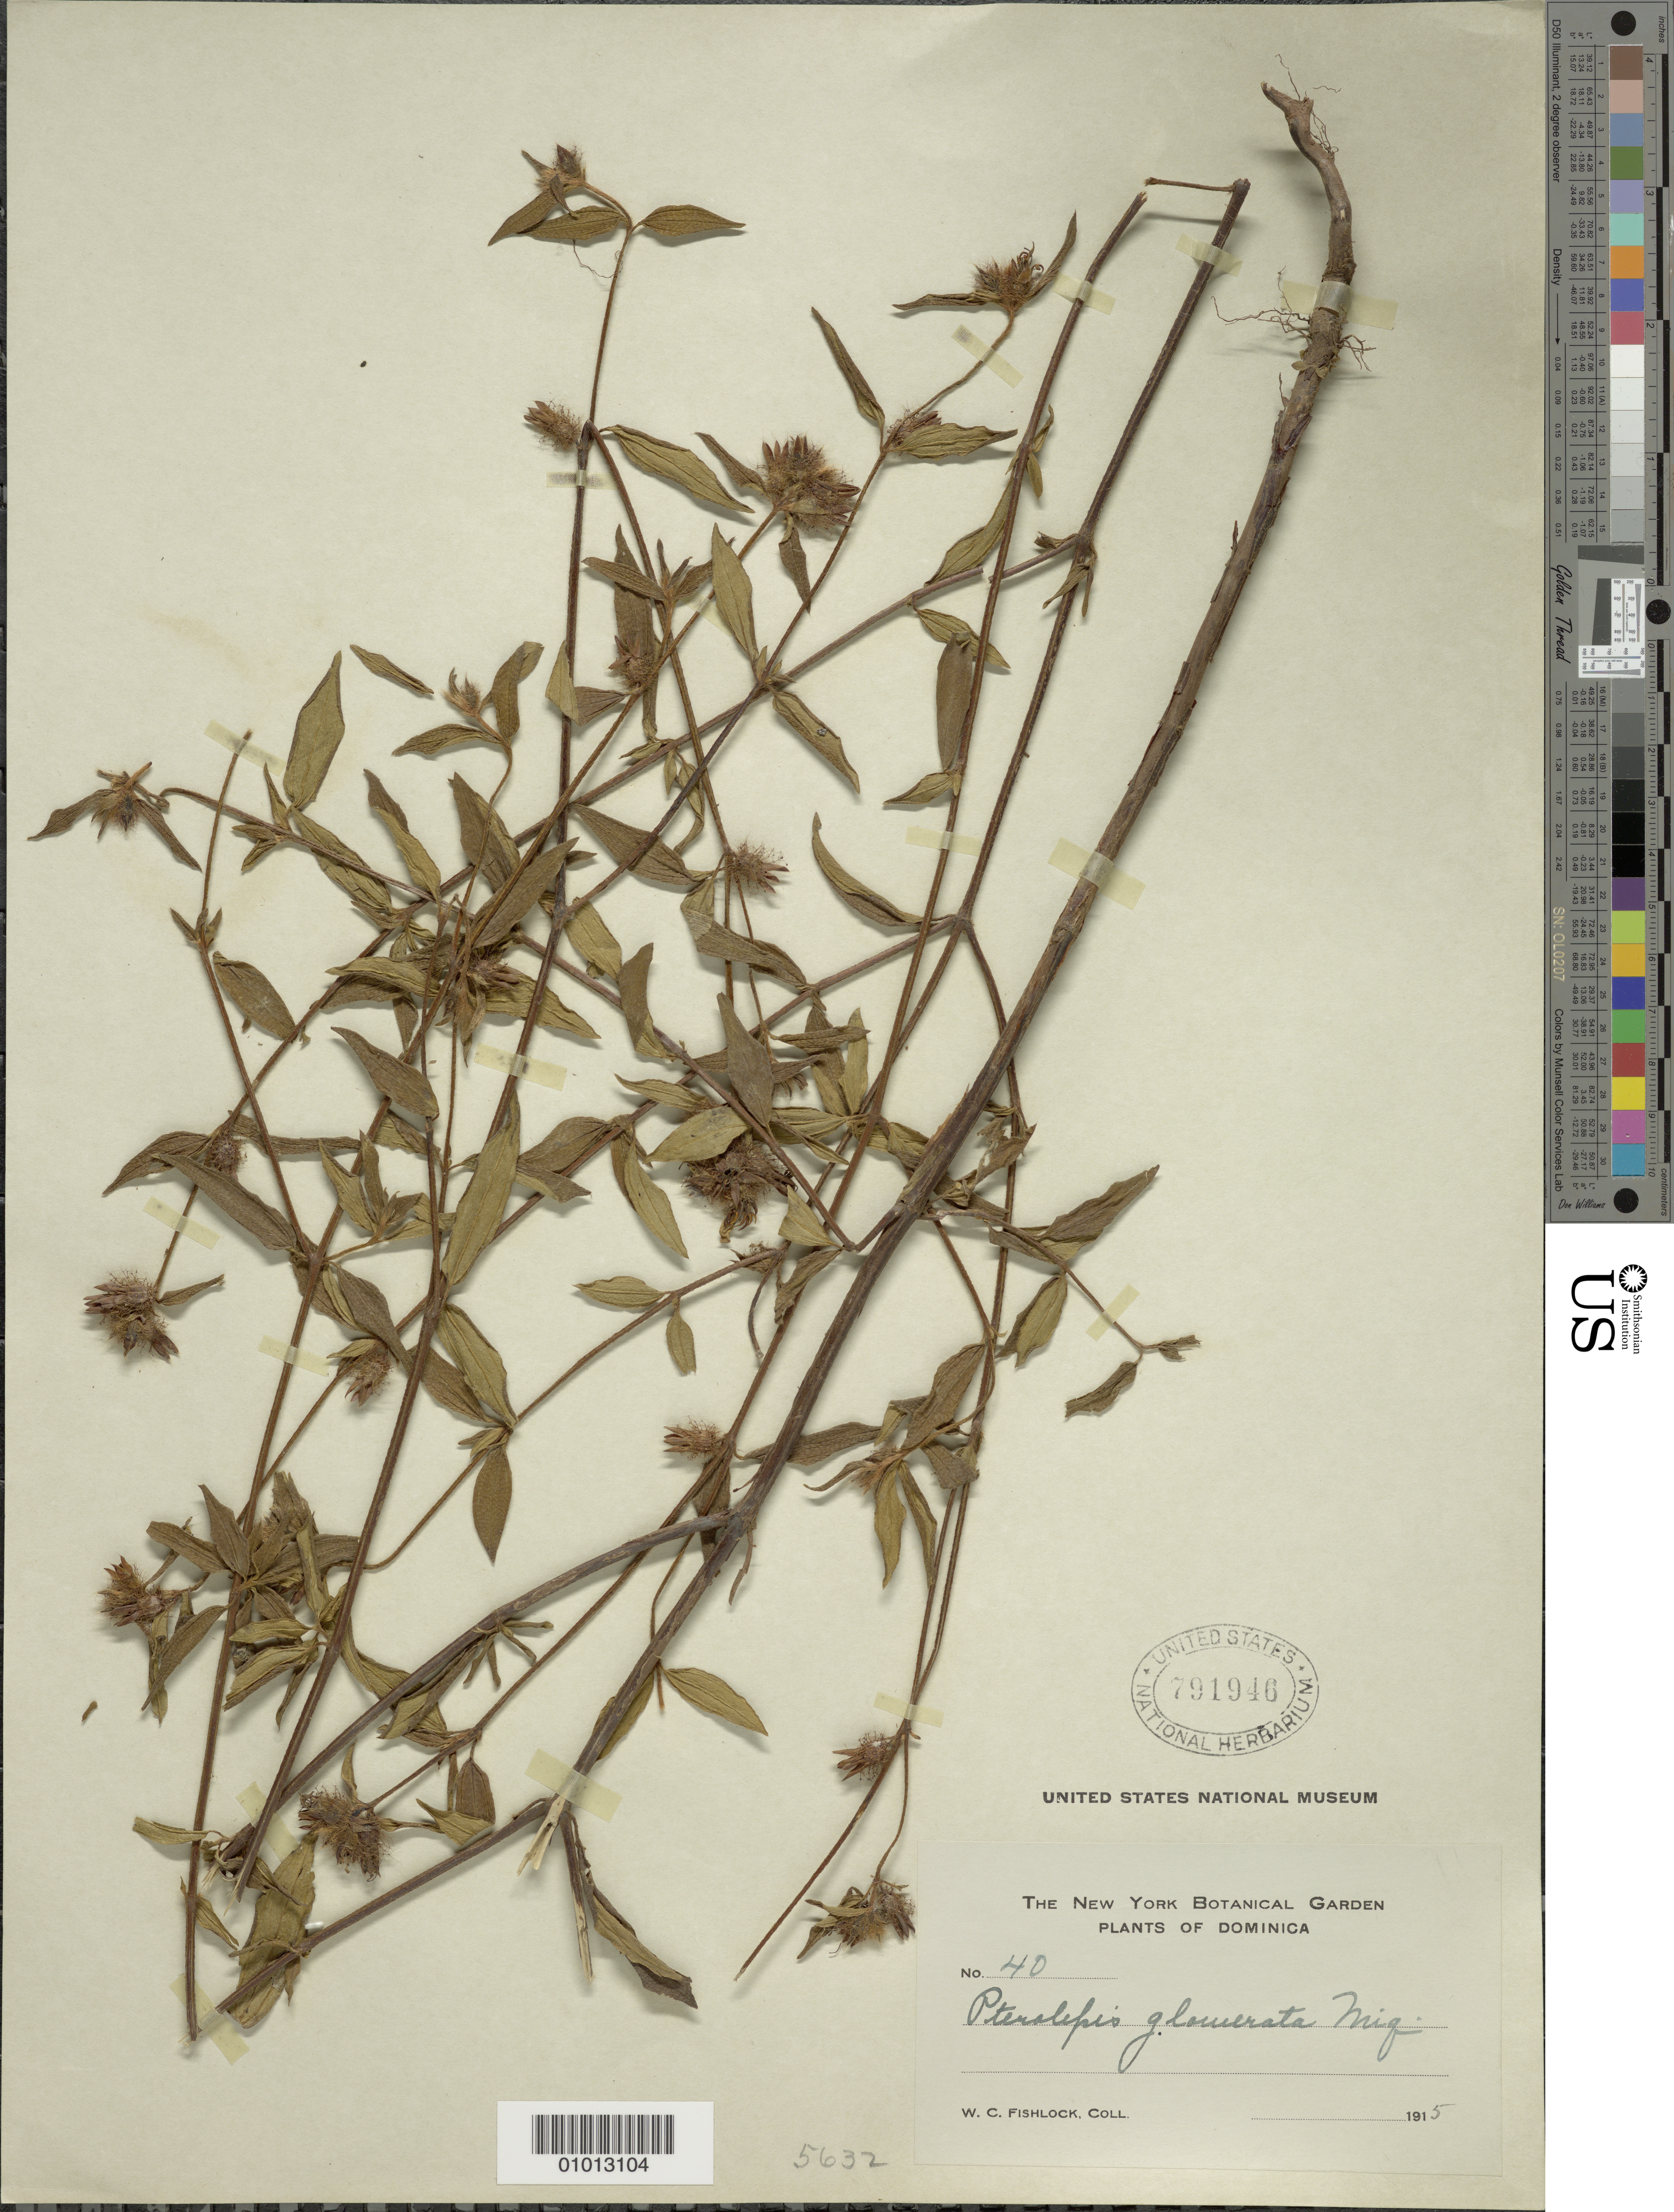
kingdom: Plantae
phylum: Tracheophyta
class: Magnoliopsida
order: Myrtales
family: Melastomataceae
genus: Pterolepis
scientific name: Pterolepis glomerata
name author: (Rottb.) Miq.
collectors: W. Fishlock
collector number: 40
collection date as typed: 1915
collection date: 1915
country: Dominica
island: Dominica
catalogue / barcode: US 791946